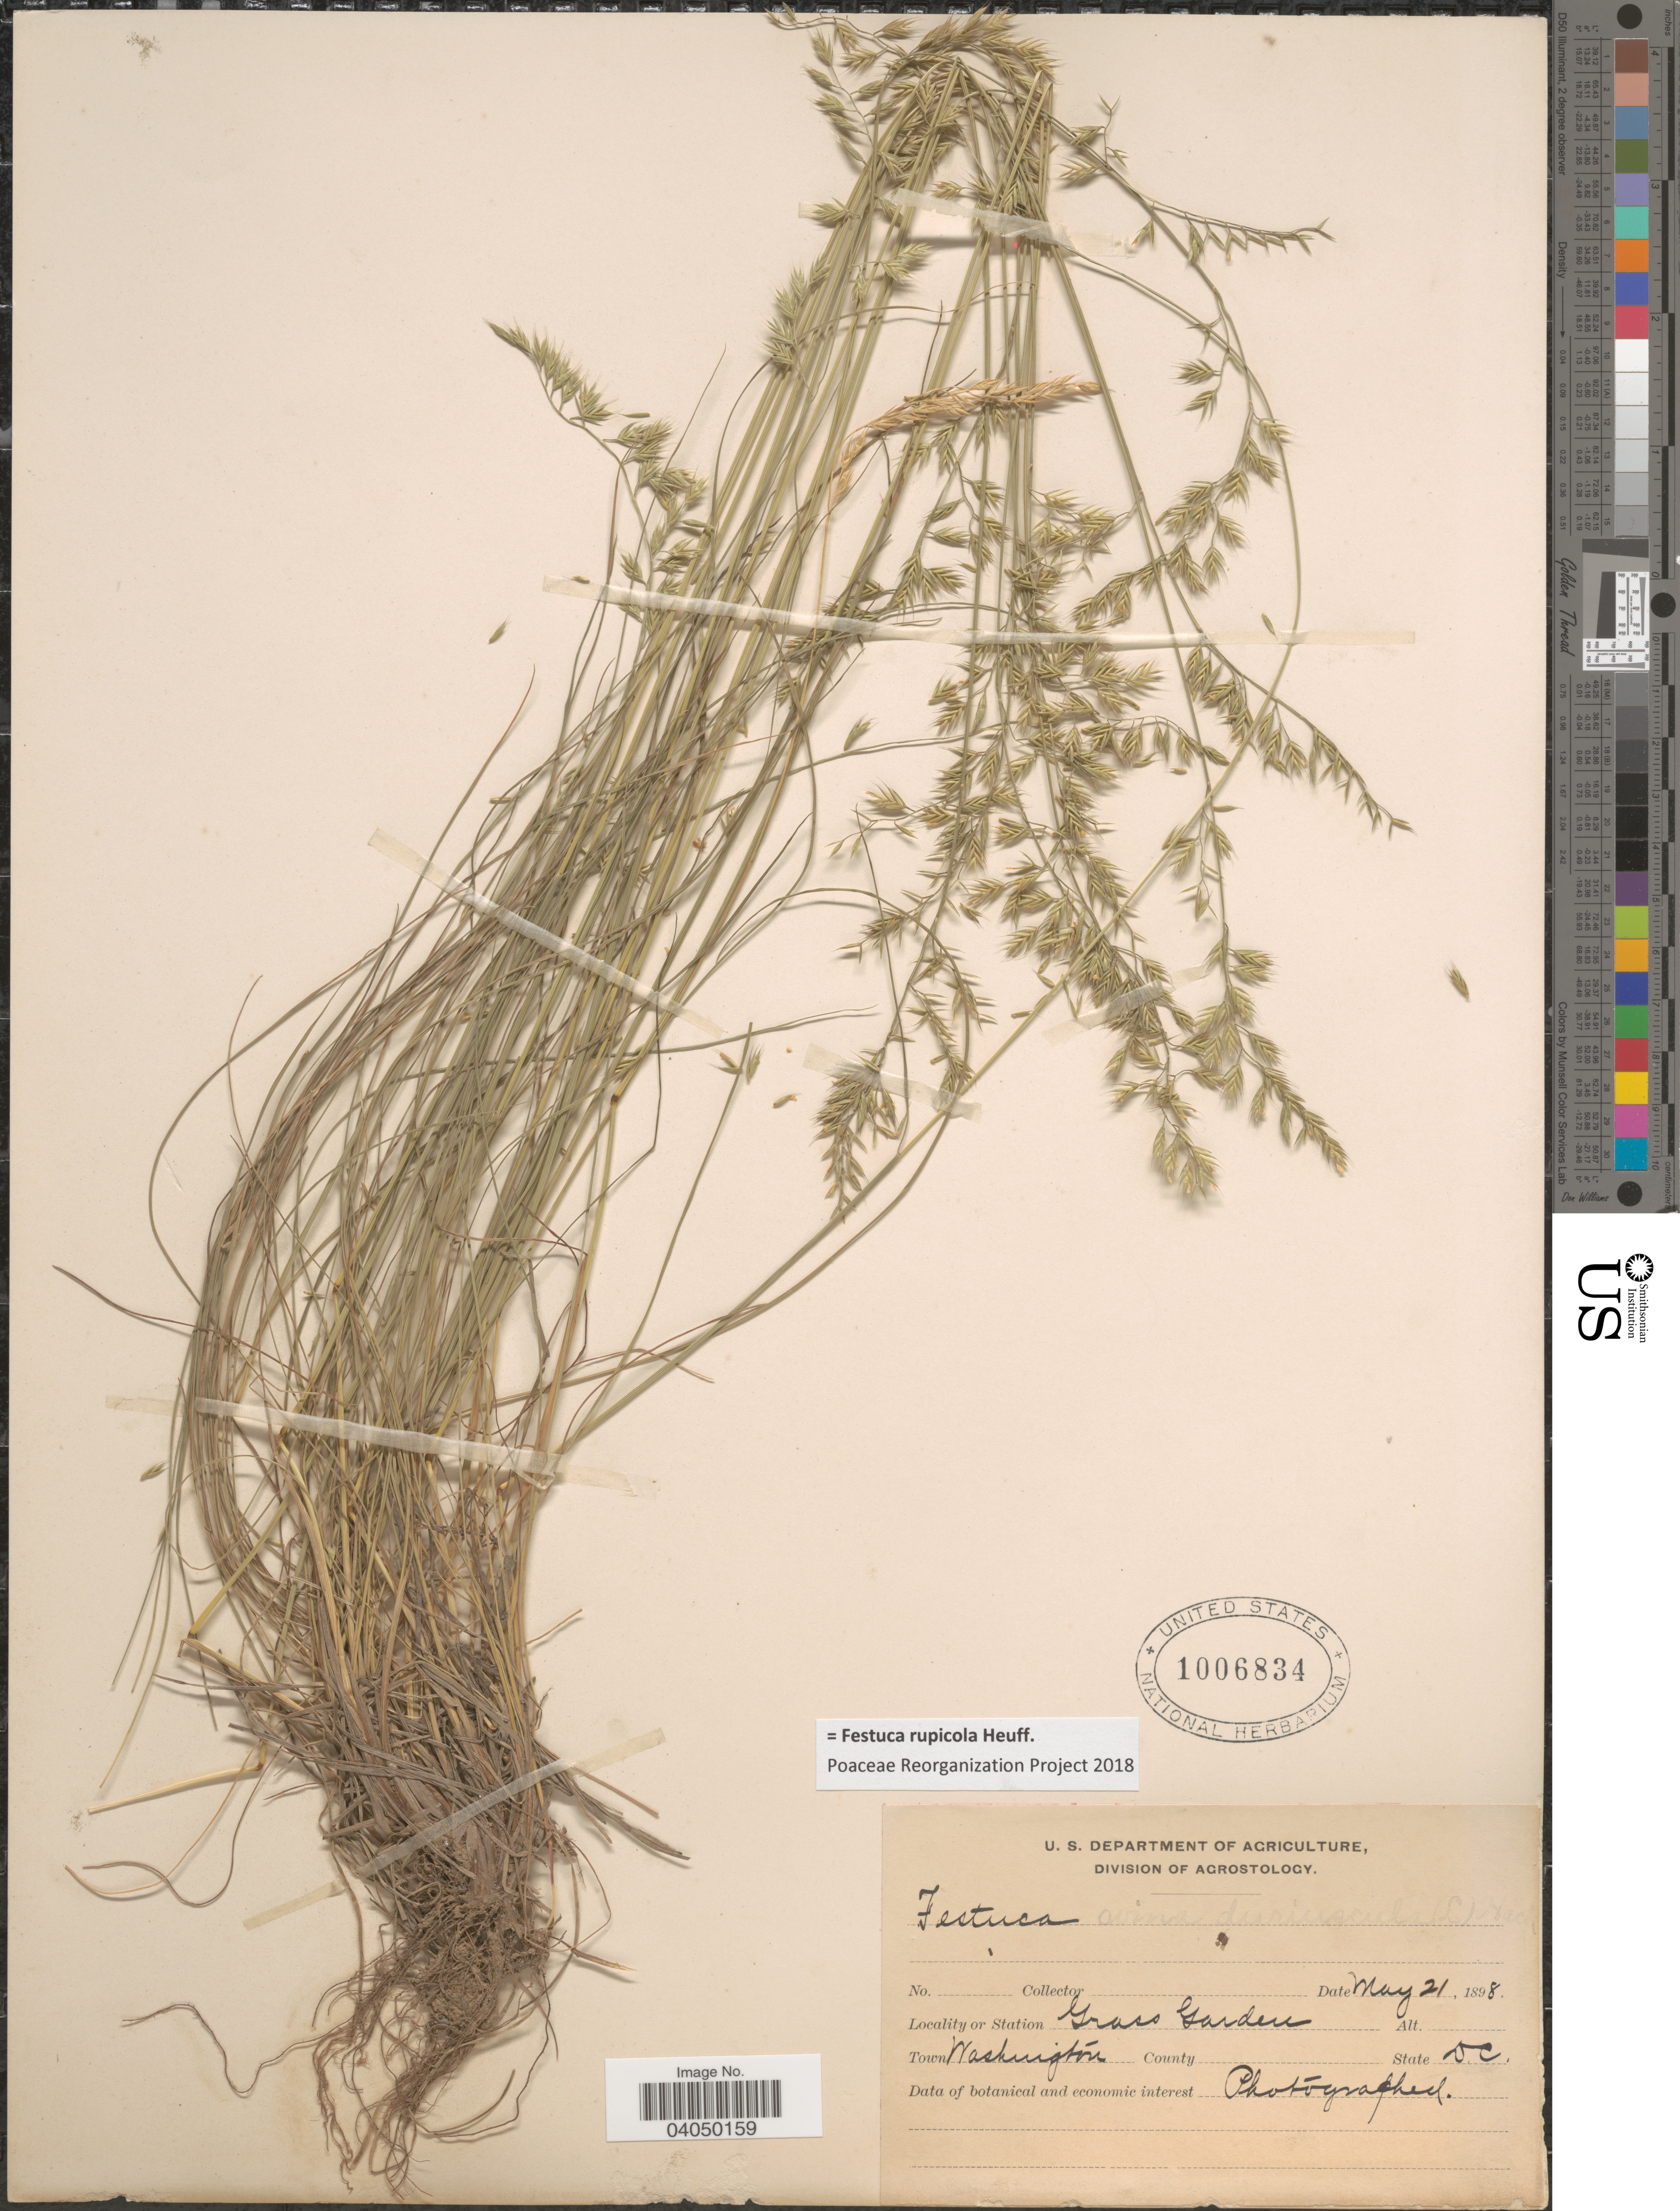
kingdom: Plantae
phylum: Tracheophyta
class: Liliopsida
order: Poales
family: Poaceae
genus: Festuca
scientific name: Festuca rupicola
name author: Heuff.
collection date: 1898-05-21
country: United States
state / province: District of Columbia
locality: Grass Garden. Town Washington.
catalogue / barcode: US 1006834